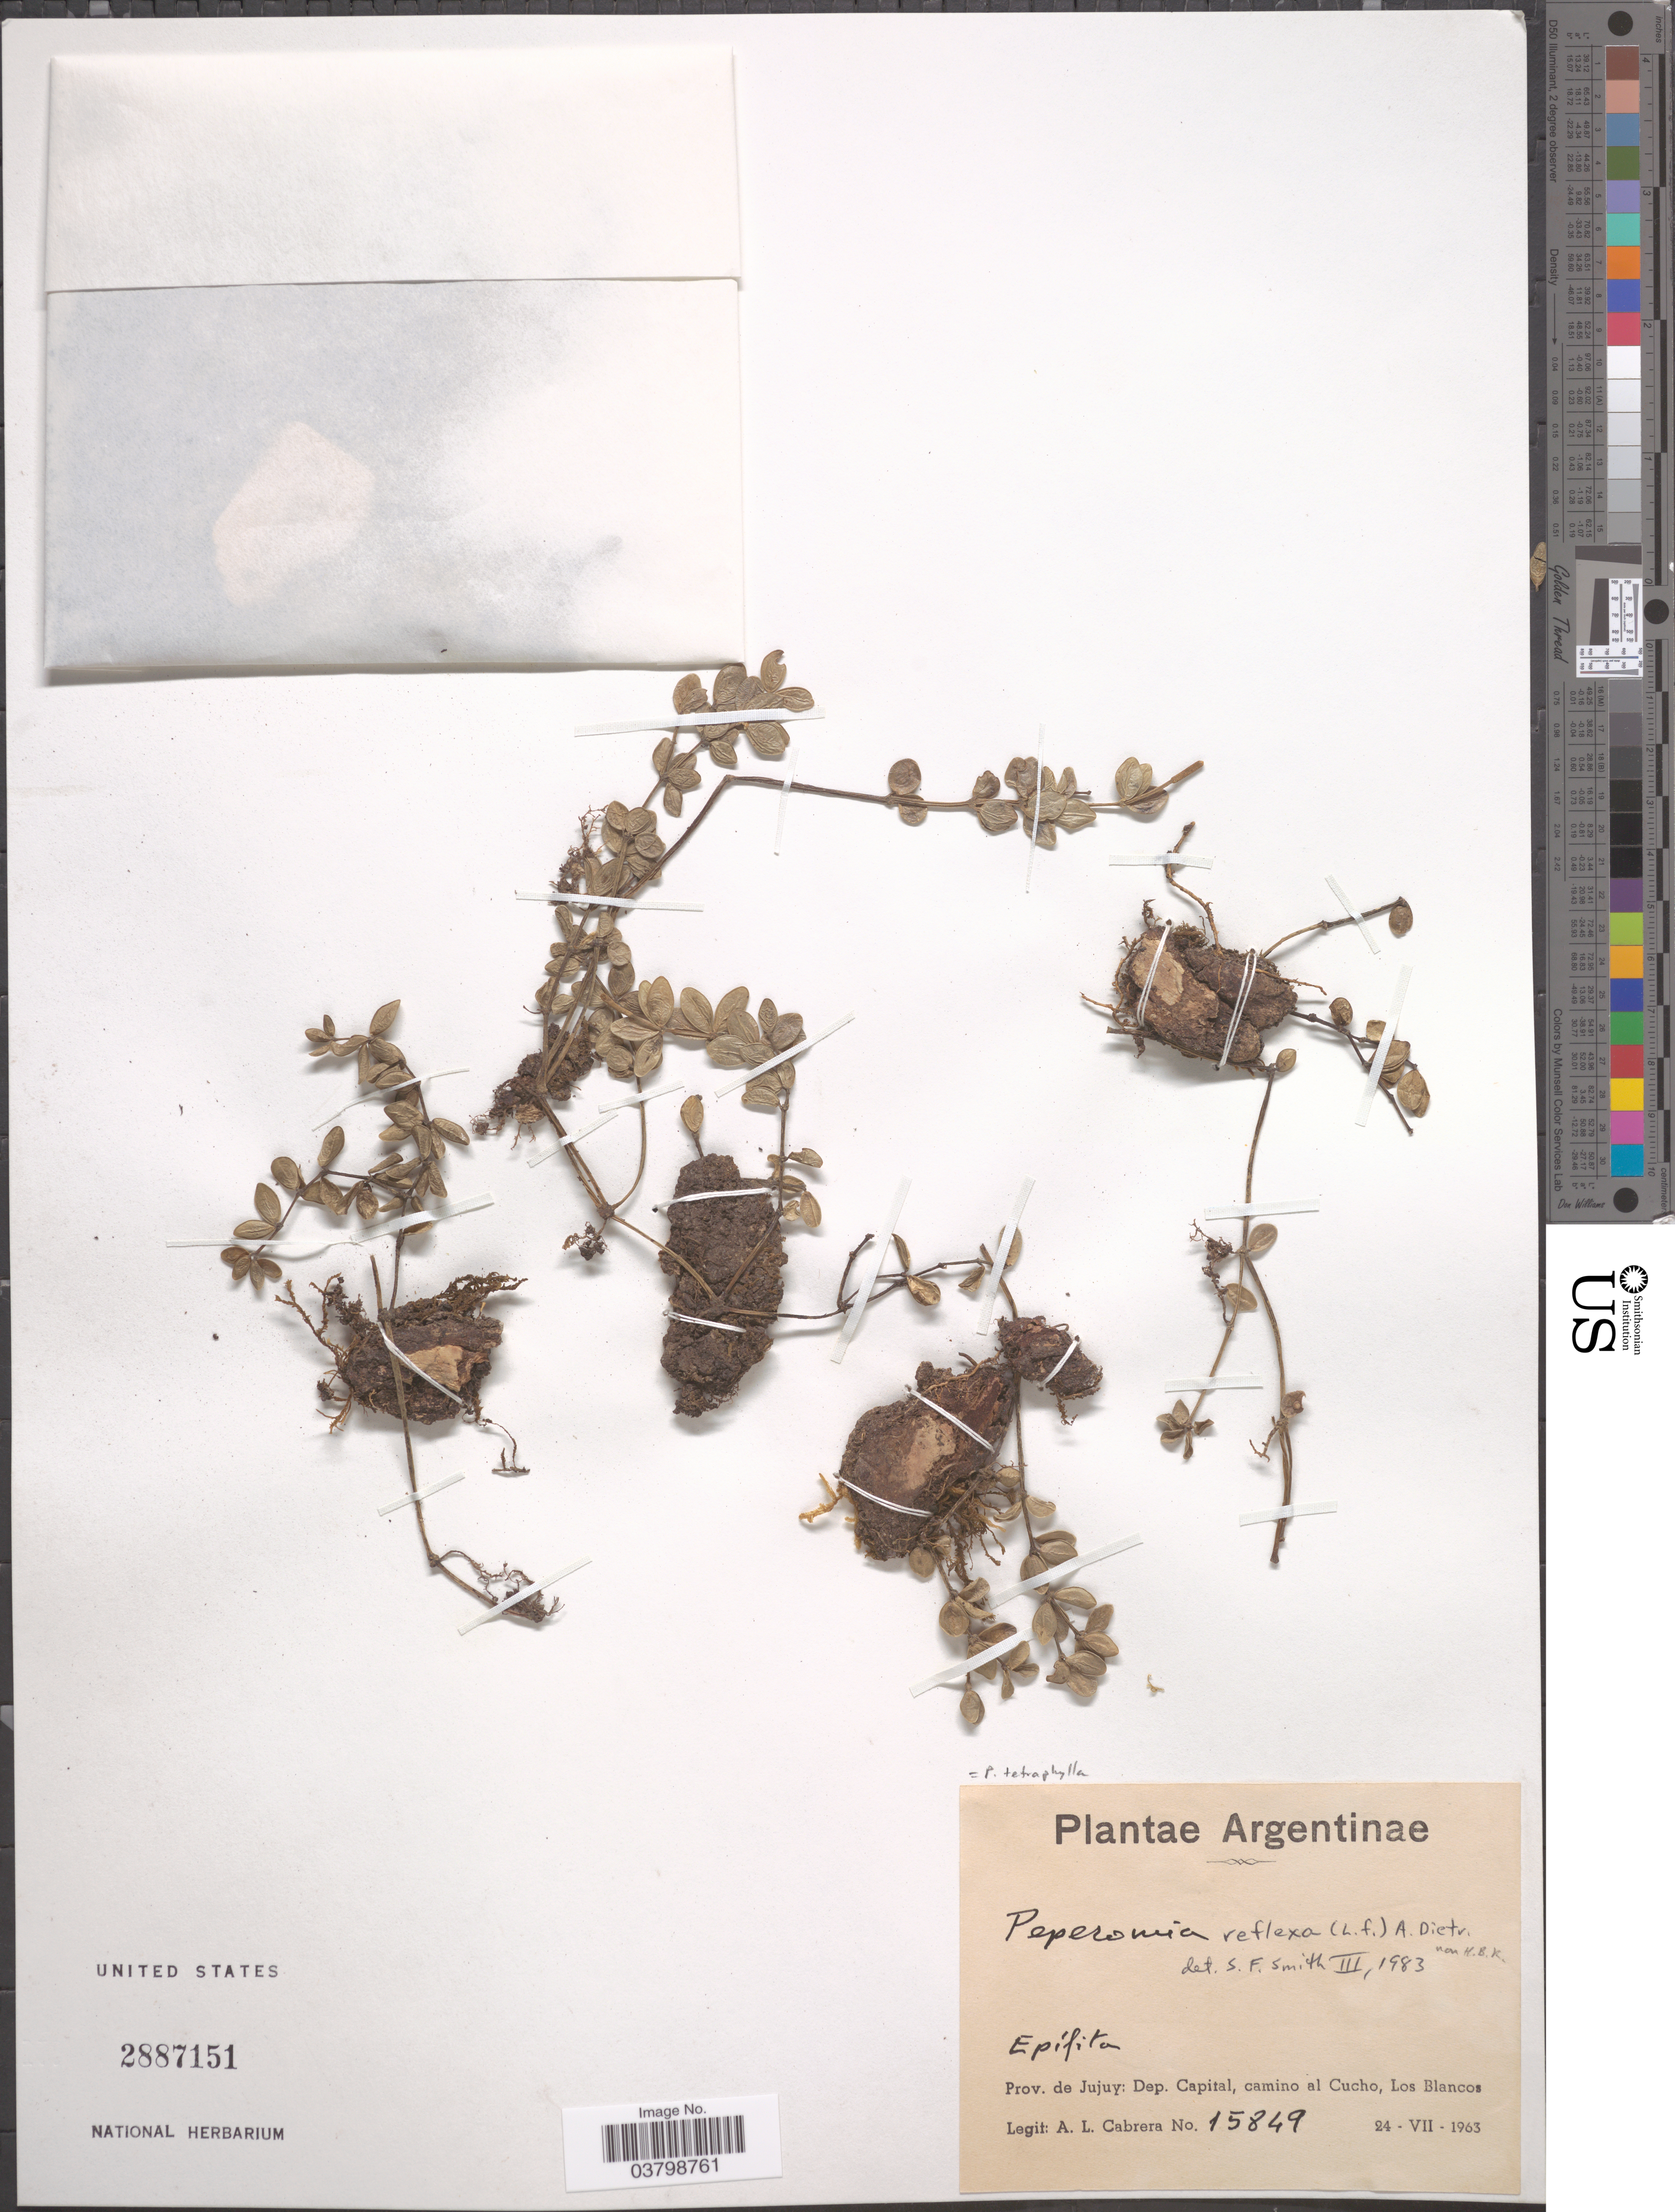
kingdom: Plantae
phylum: Tracheophyta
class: Magnoliopsida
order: Piperales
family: Piperaceae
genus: Peperomia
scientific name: Peperomia tetraphylla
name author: (G. Forst.) Hook. & Arn.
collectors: A. L. Cabrera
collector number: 15849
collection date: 1963-07-24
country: Argentina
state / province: Jujuy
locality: Dep. Capital, camino al Cucho, Los Blancos.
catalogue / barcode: US 2887151